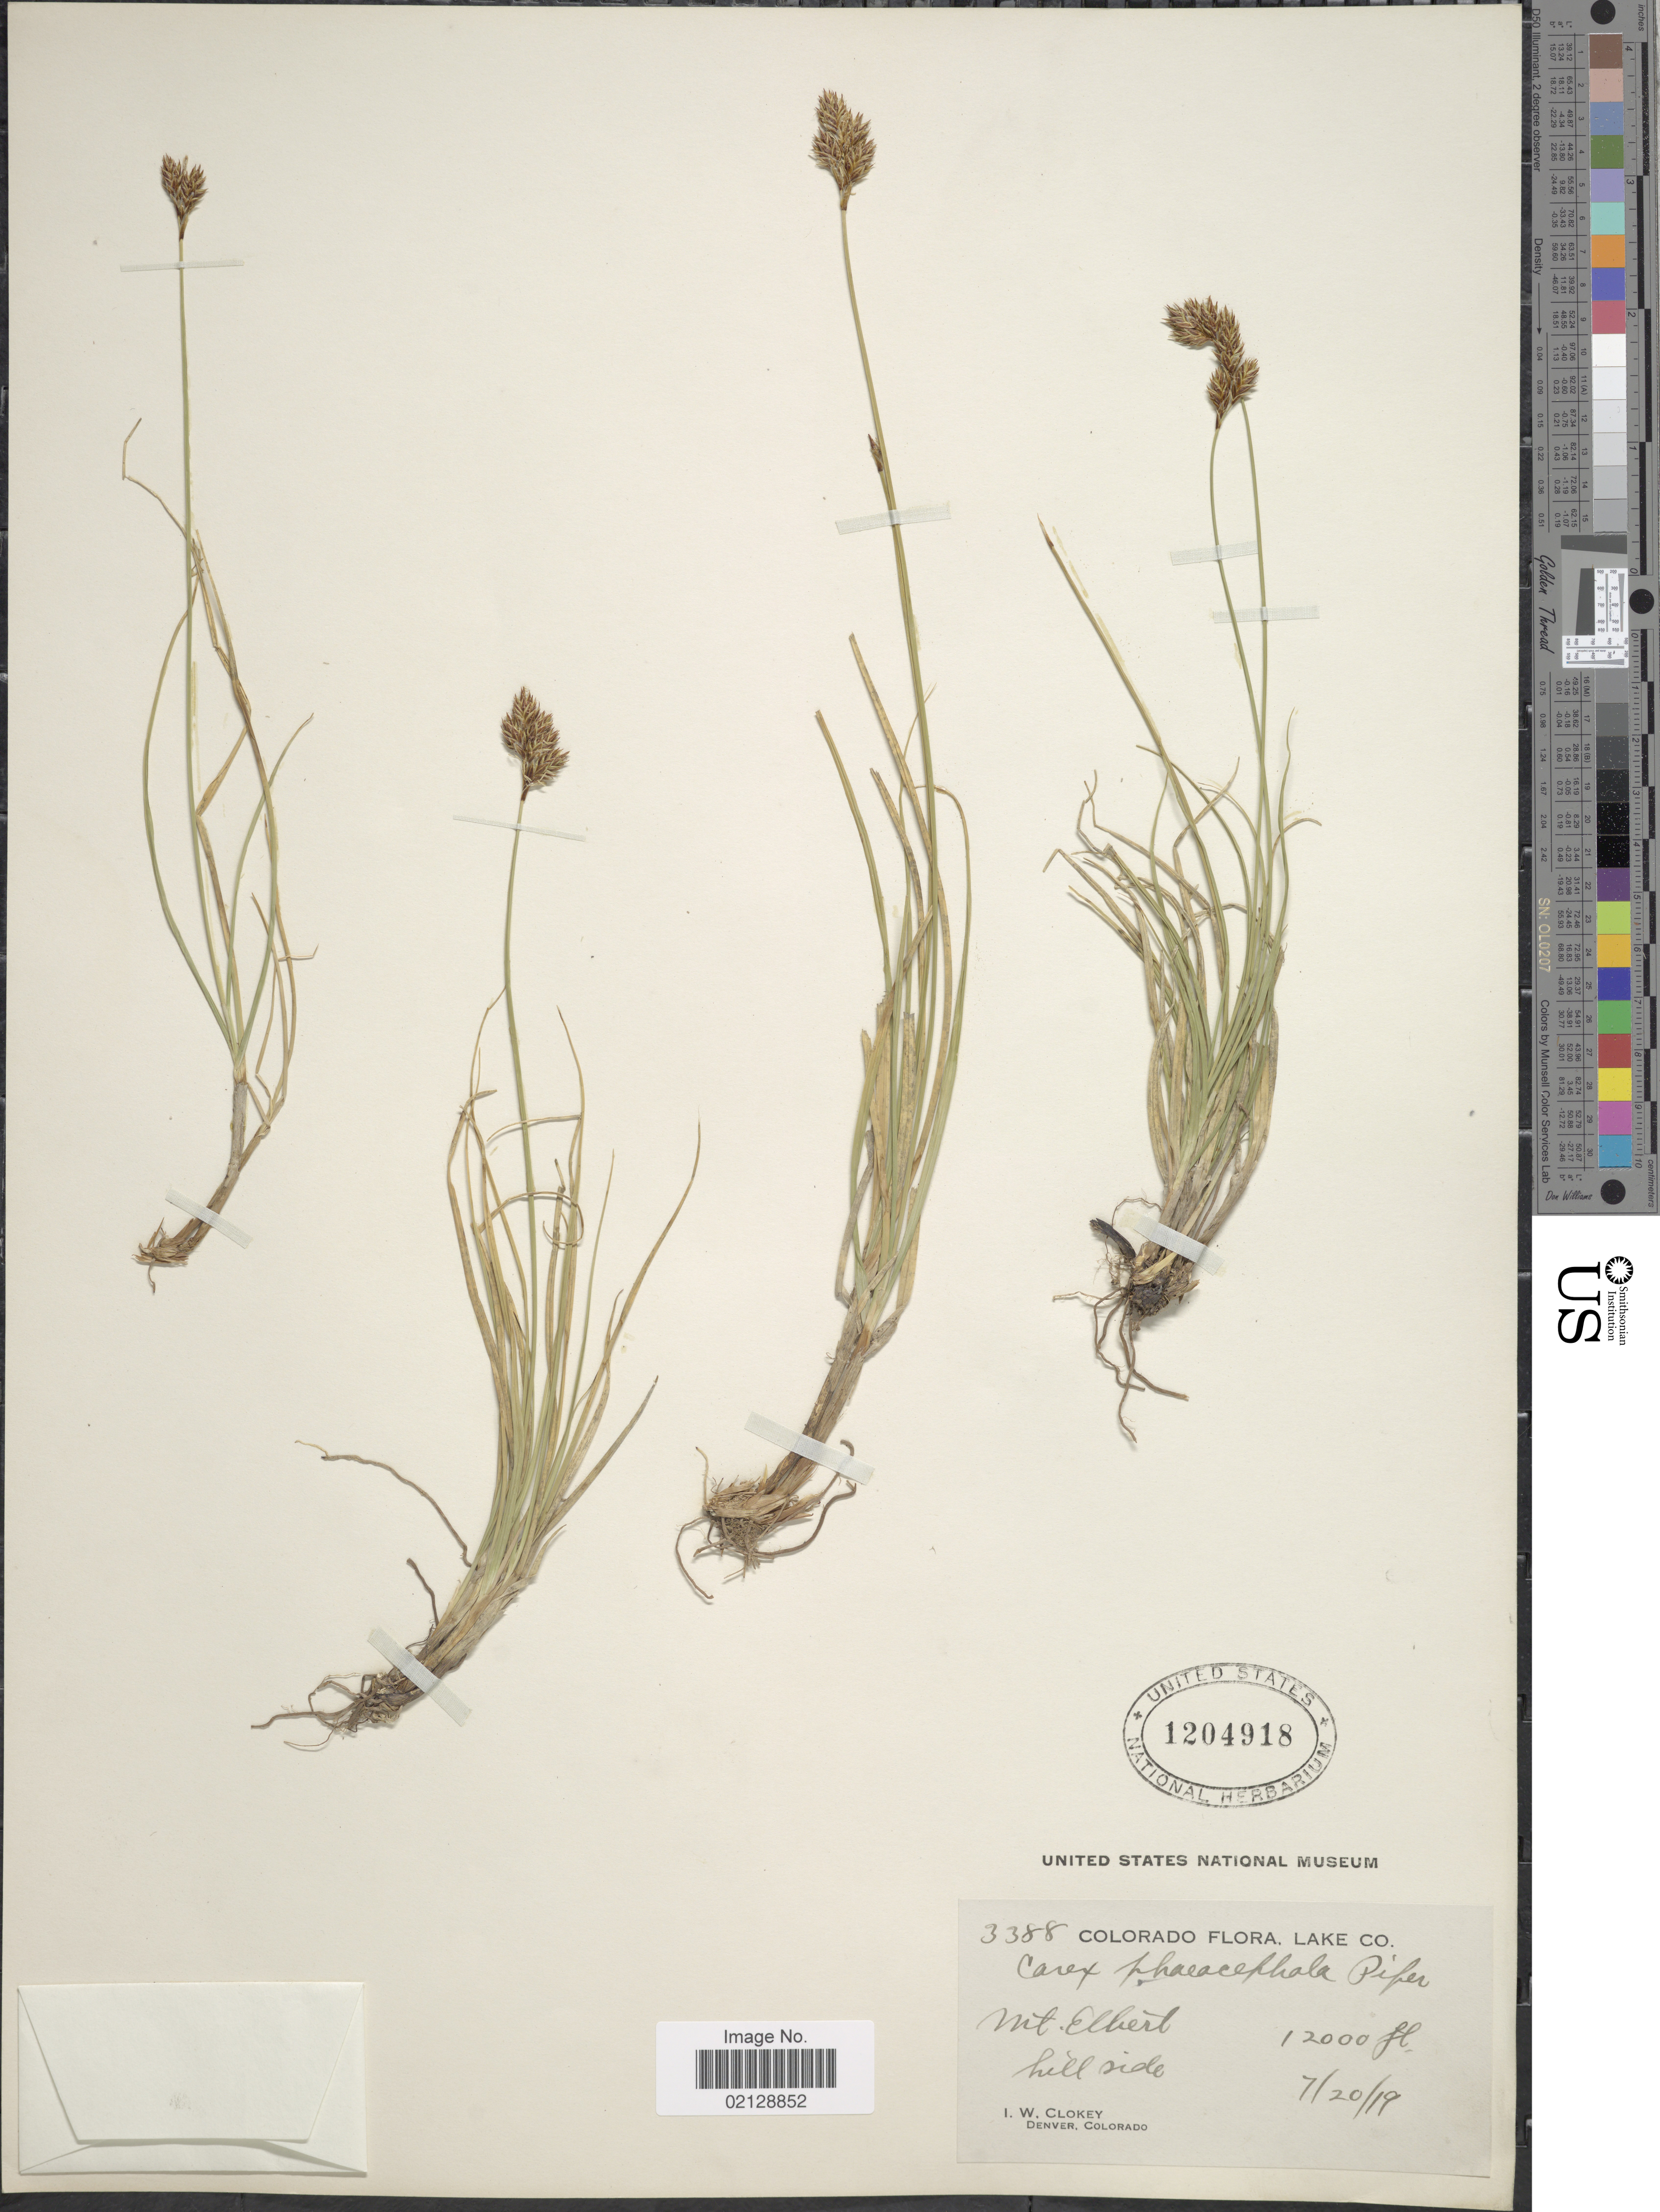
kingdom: Plantae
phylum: Tracheophyta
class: Liliopsida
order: Poales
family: Cyperaceae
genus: Carex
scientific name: Carex phaeocephala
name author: Piper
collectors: I. W. Clokey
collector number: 3388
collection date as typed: Transcribed d/m/y: 20/7/19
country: United States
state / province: Colorado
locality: Lake Co., Mt. Elbert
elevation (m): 3658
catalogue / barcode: US 1204918